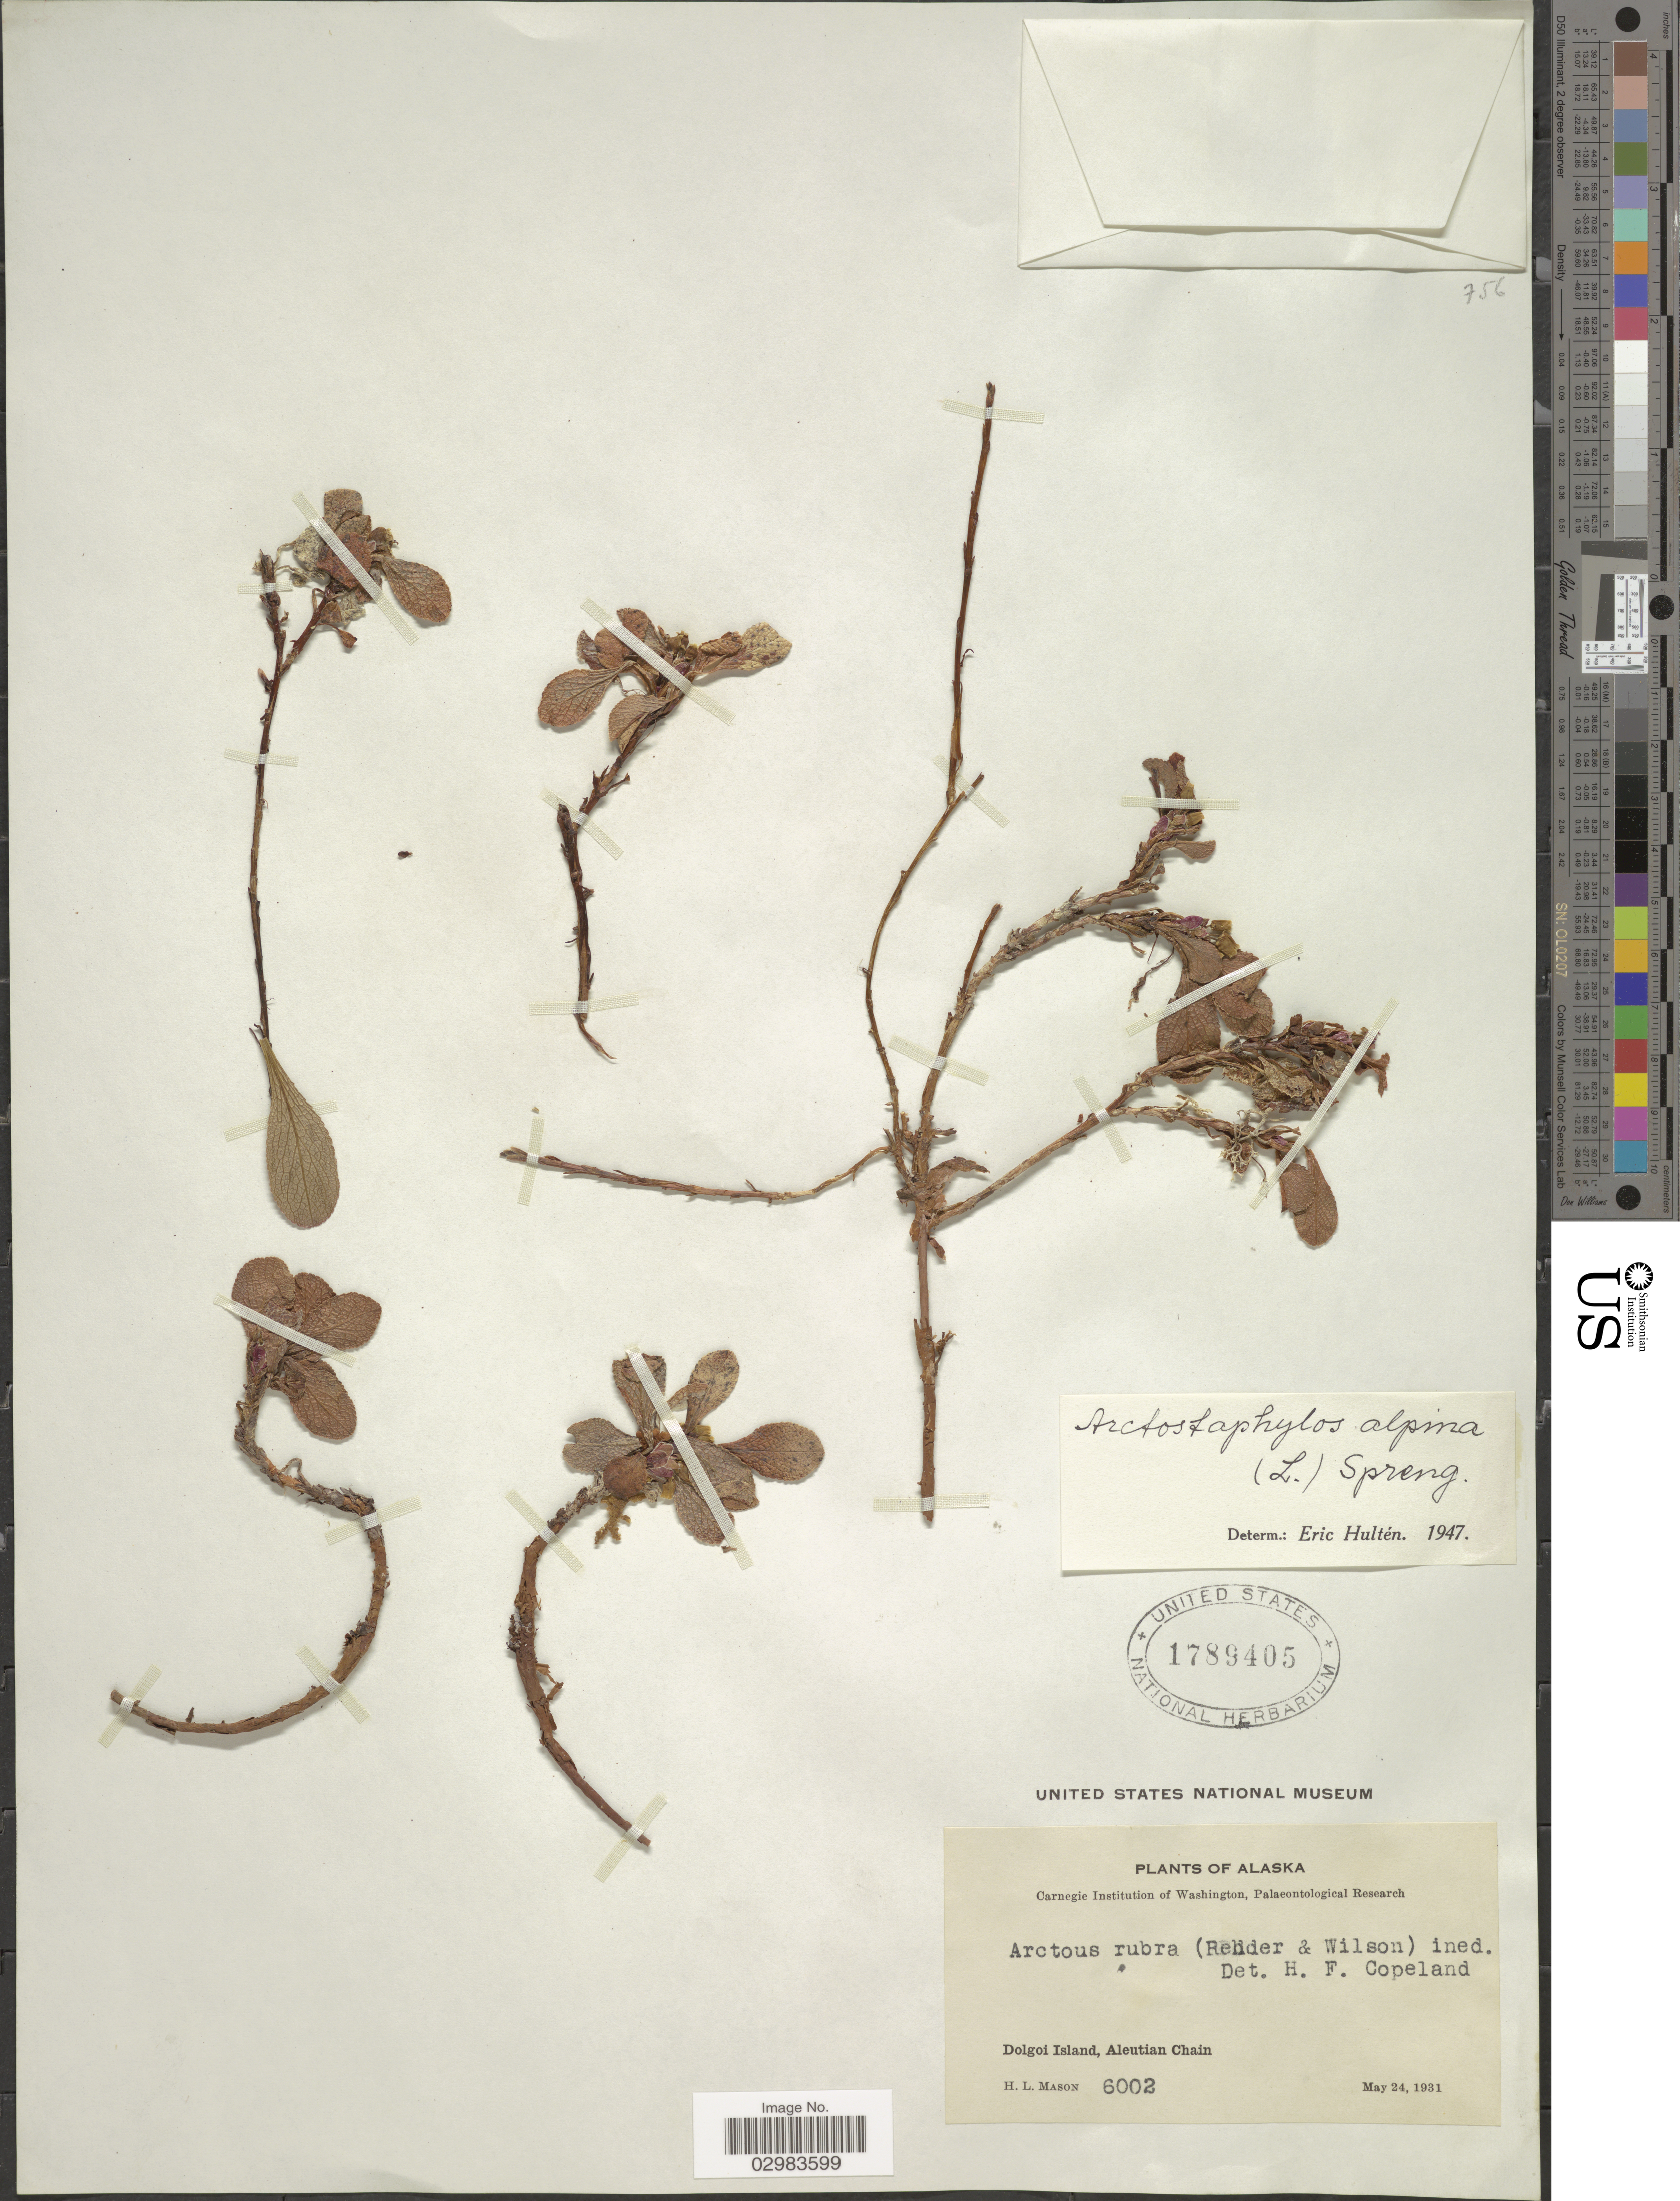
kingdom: Plantae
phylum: Tracheophyta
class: Magnoliopsida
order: Ericales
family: Ericaceae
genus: Arctostaphylos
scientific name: Arctostaphylos alpina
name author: (L.) Spreng.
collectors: H. L. Mason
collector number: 6002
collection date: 1931-05-24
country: United States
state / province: Alaska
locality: Dolgoi Island, Aleutian Chain.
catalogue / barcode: US 1789405